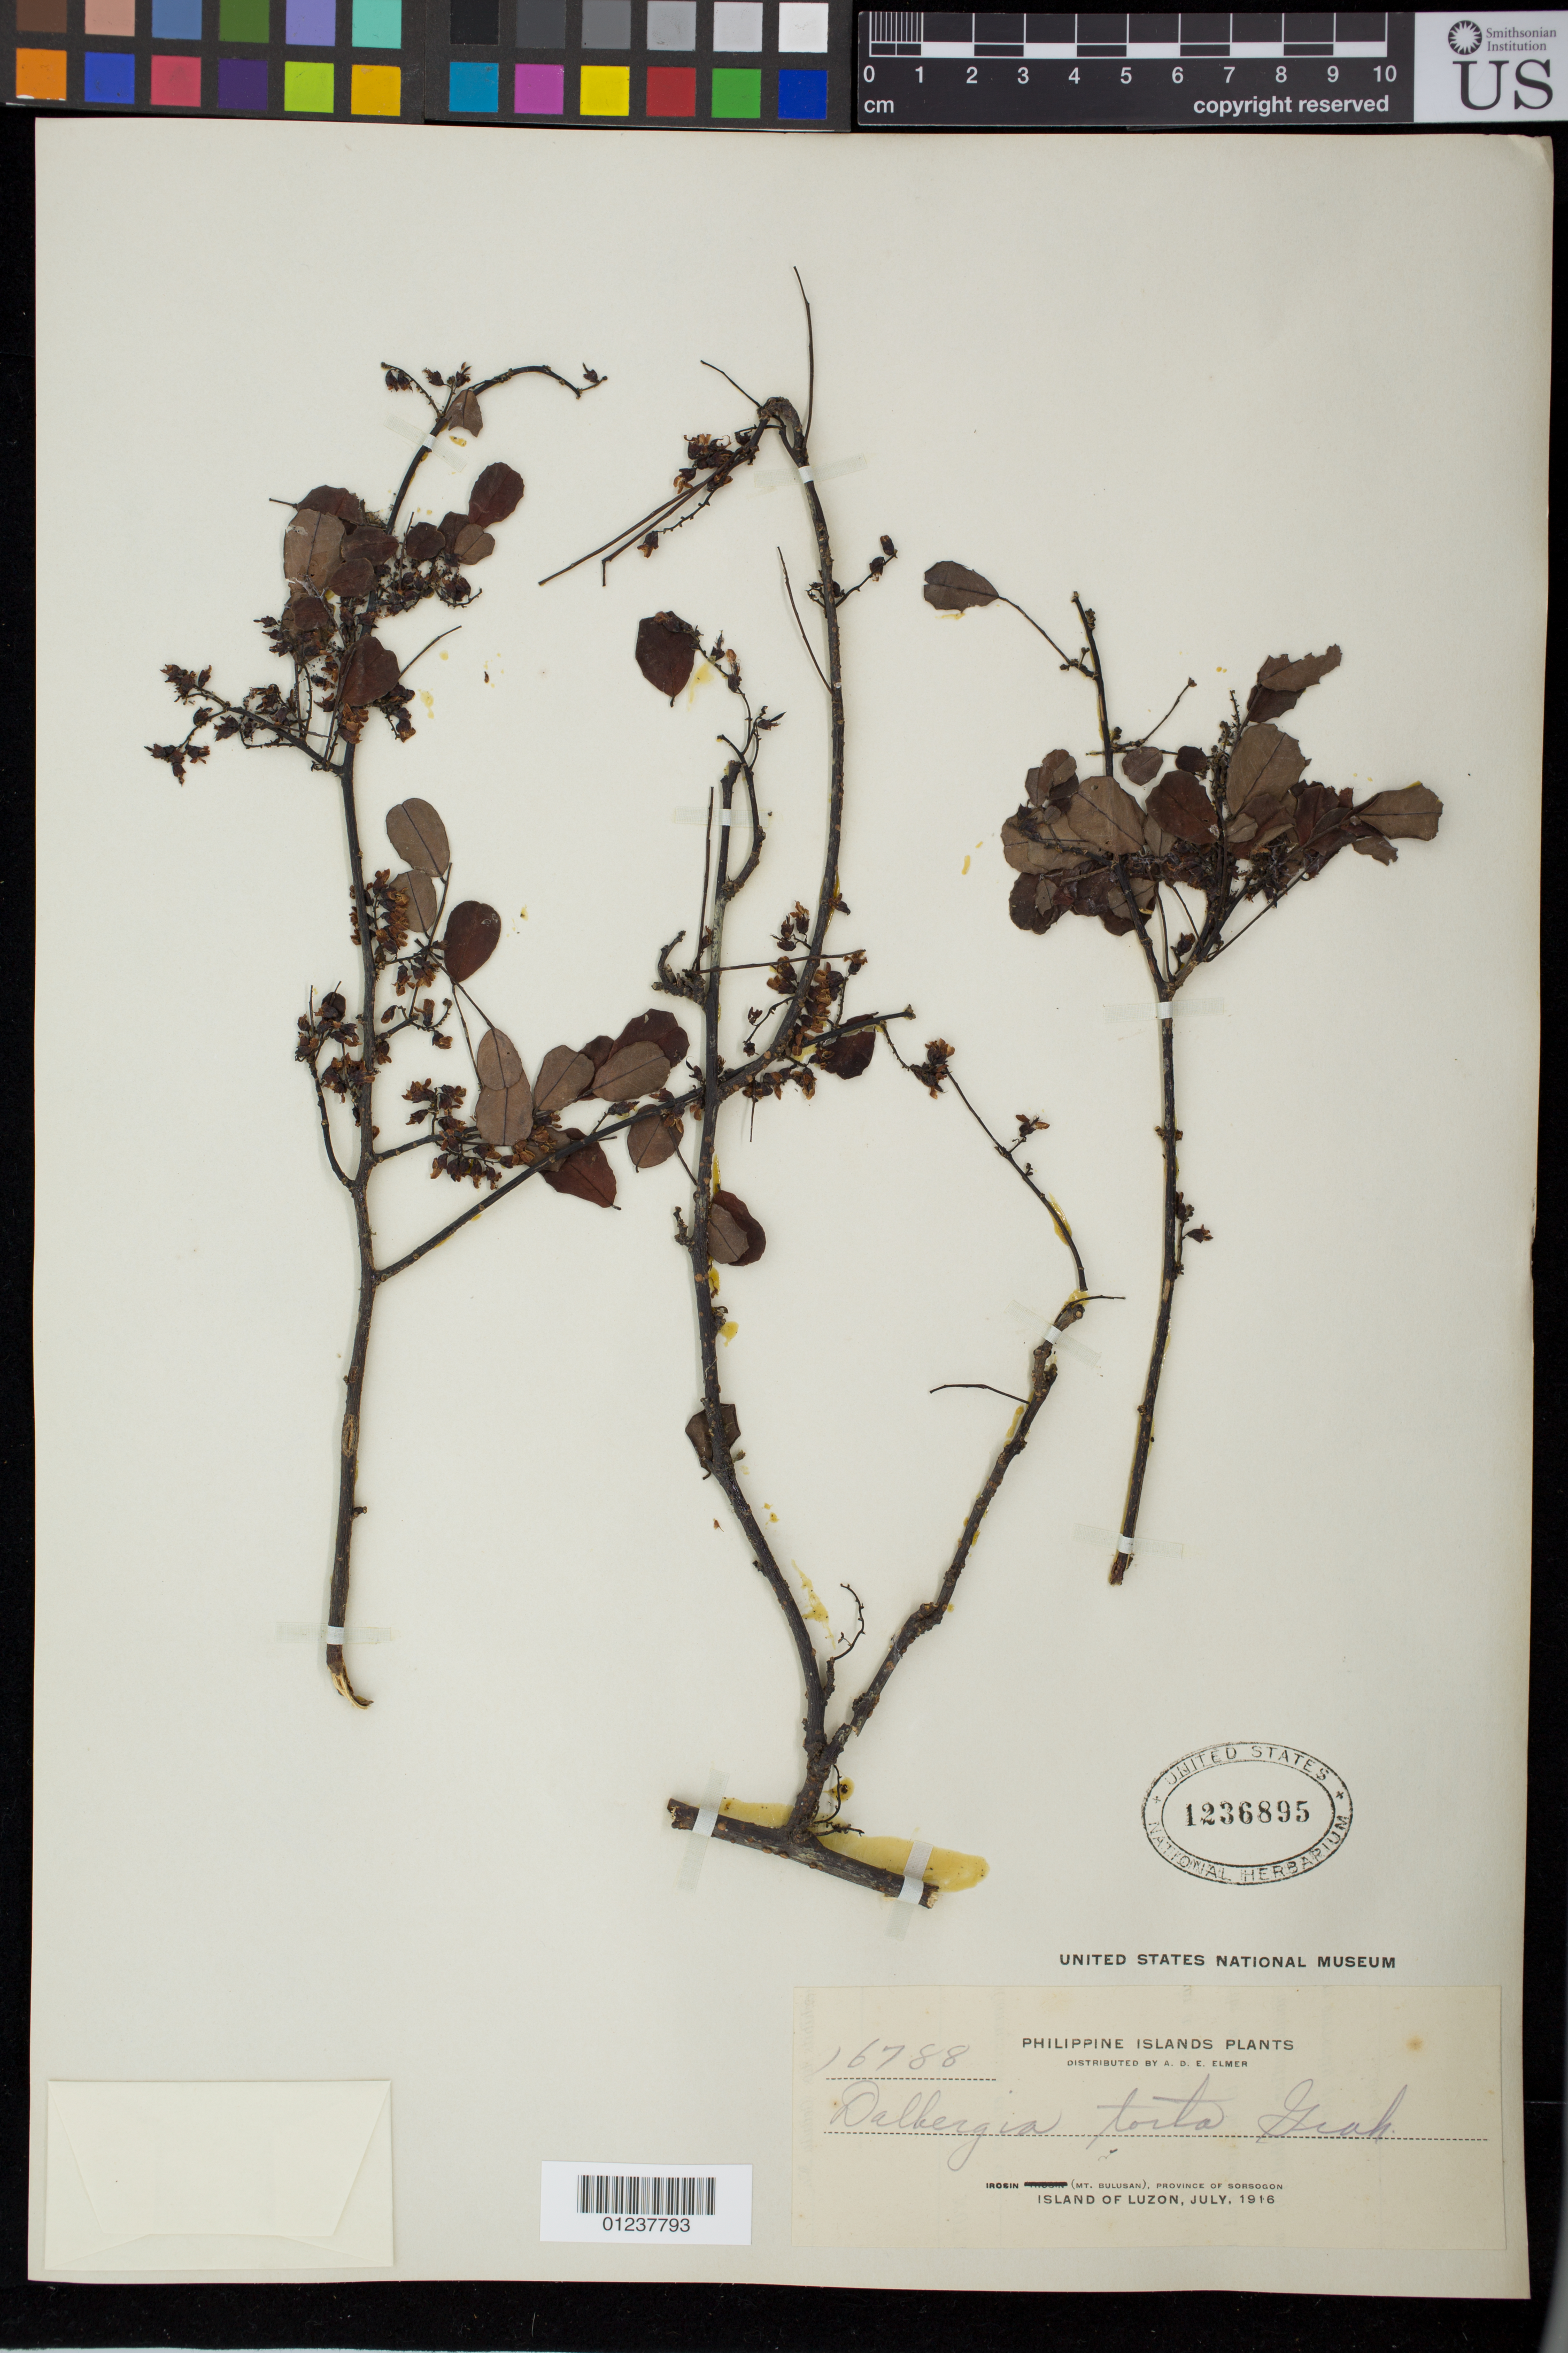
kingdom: Plantae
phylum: Tracheophyta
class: Magnoliopsida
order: Fabales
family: Fabaceae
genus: Dalbergia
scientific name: Dalbergia candenatensis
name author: (Dennst.) Pr.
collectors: A. D. E. Elmer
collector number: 16788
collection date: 1916-07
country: Philippines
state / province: Bicol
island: Luzon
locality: Island of Luzon, Irosin (Mt. Bulusan), Province of Sorsogon.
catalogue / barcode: US 1236895